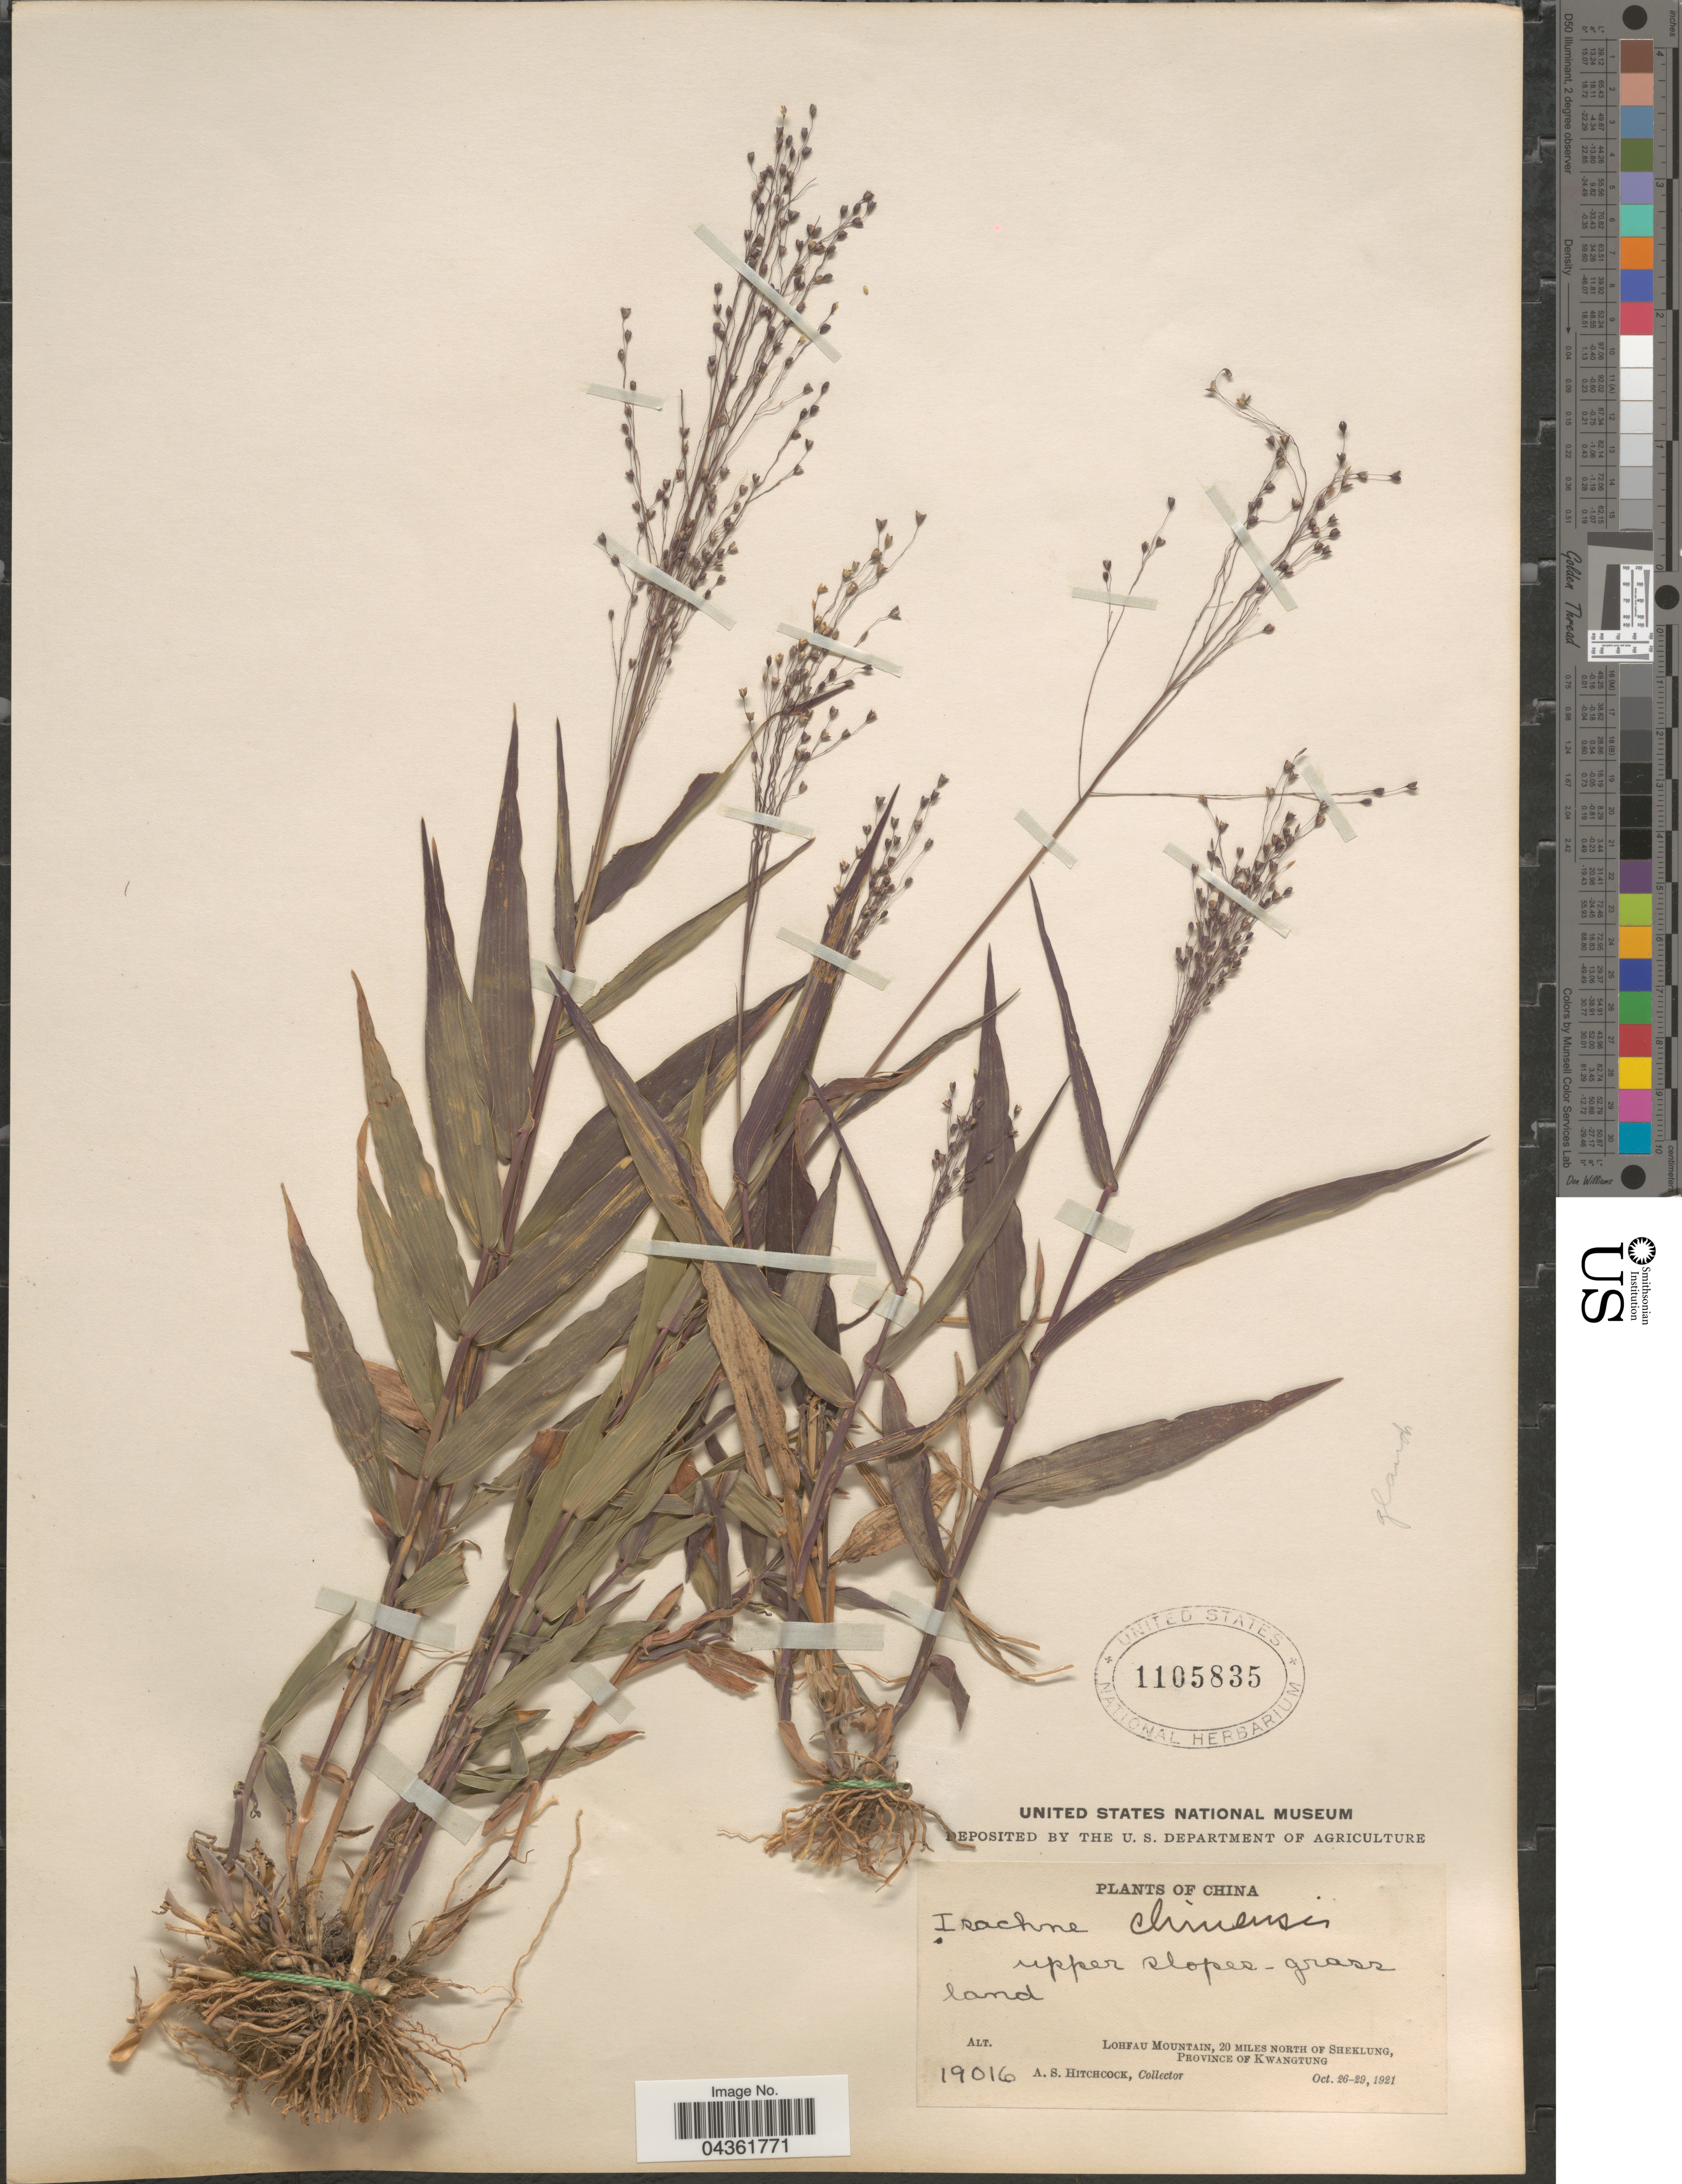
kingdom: Plantae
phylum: Tracheophyta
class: Liliopsida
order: Poales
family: Poaceae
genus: Isachne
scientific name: Isachne truncata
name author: A. Camus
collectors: A. S. Hitchcock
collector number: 19016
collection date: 1921-10-26/1921-10-29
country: China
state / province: Guangdong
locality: Upper slopes-grassland. Lohfau Mountain, 20 miles north of Sheklung, Province of Kwangtung.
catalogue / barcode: US 1105835